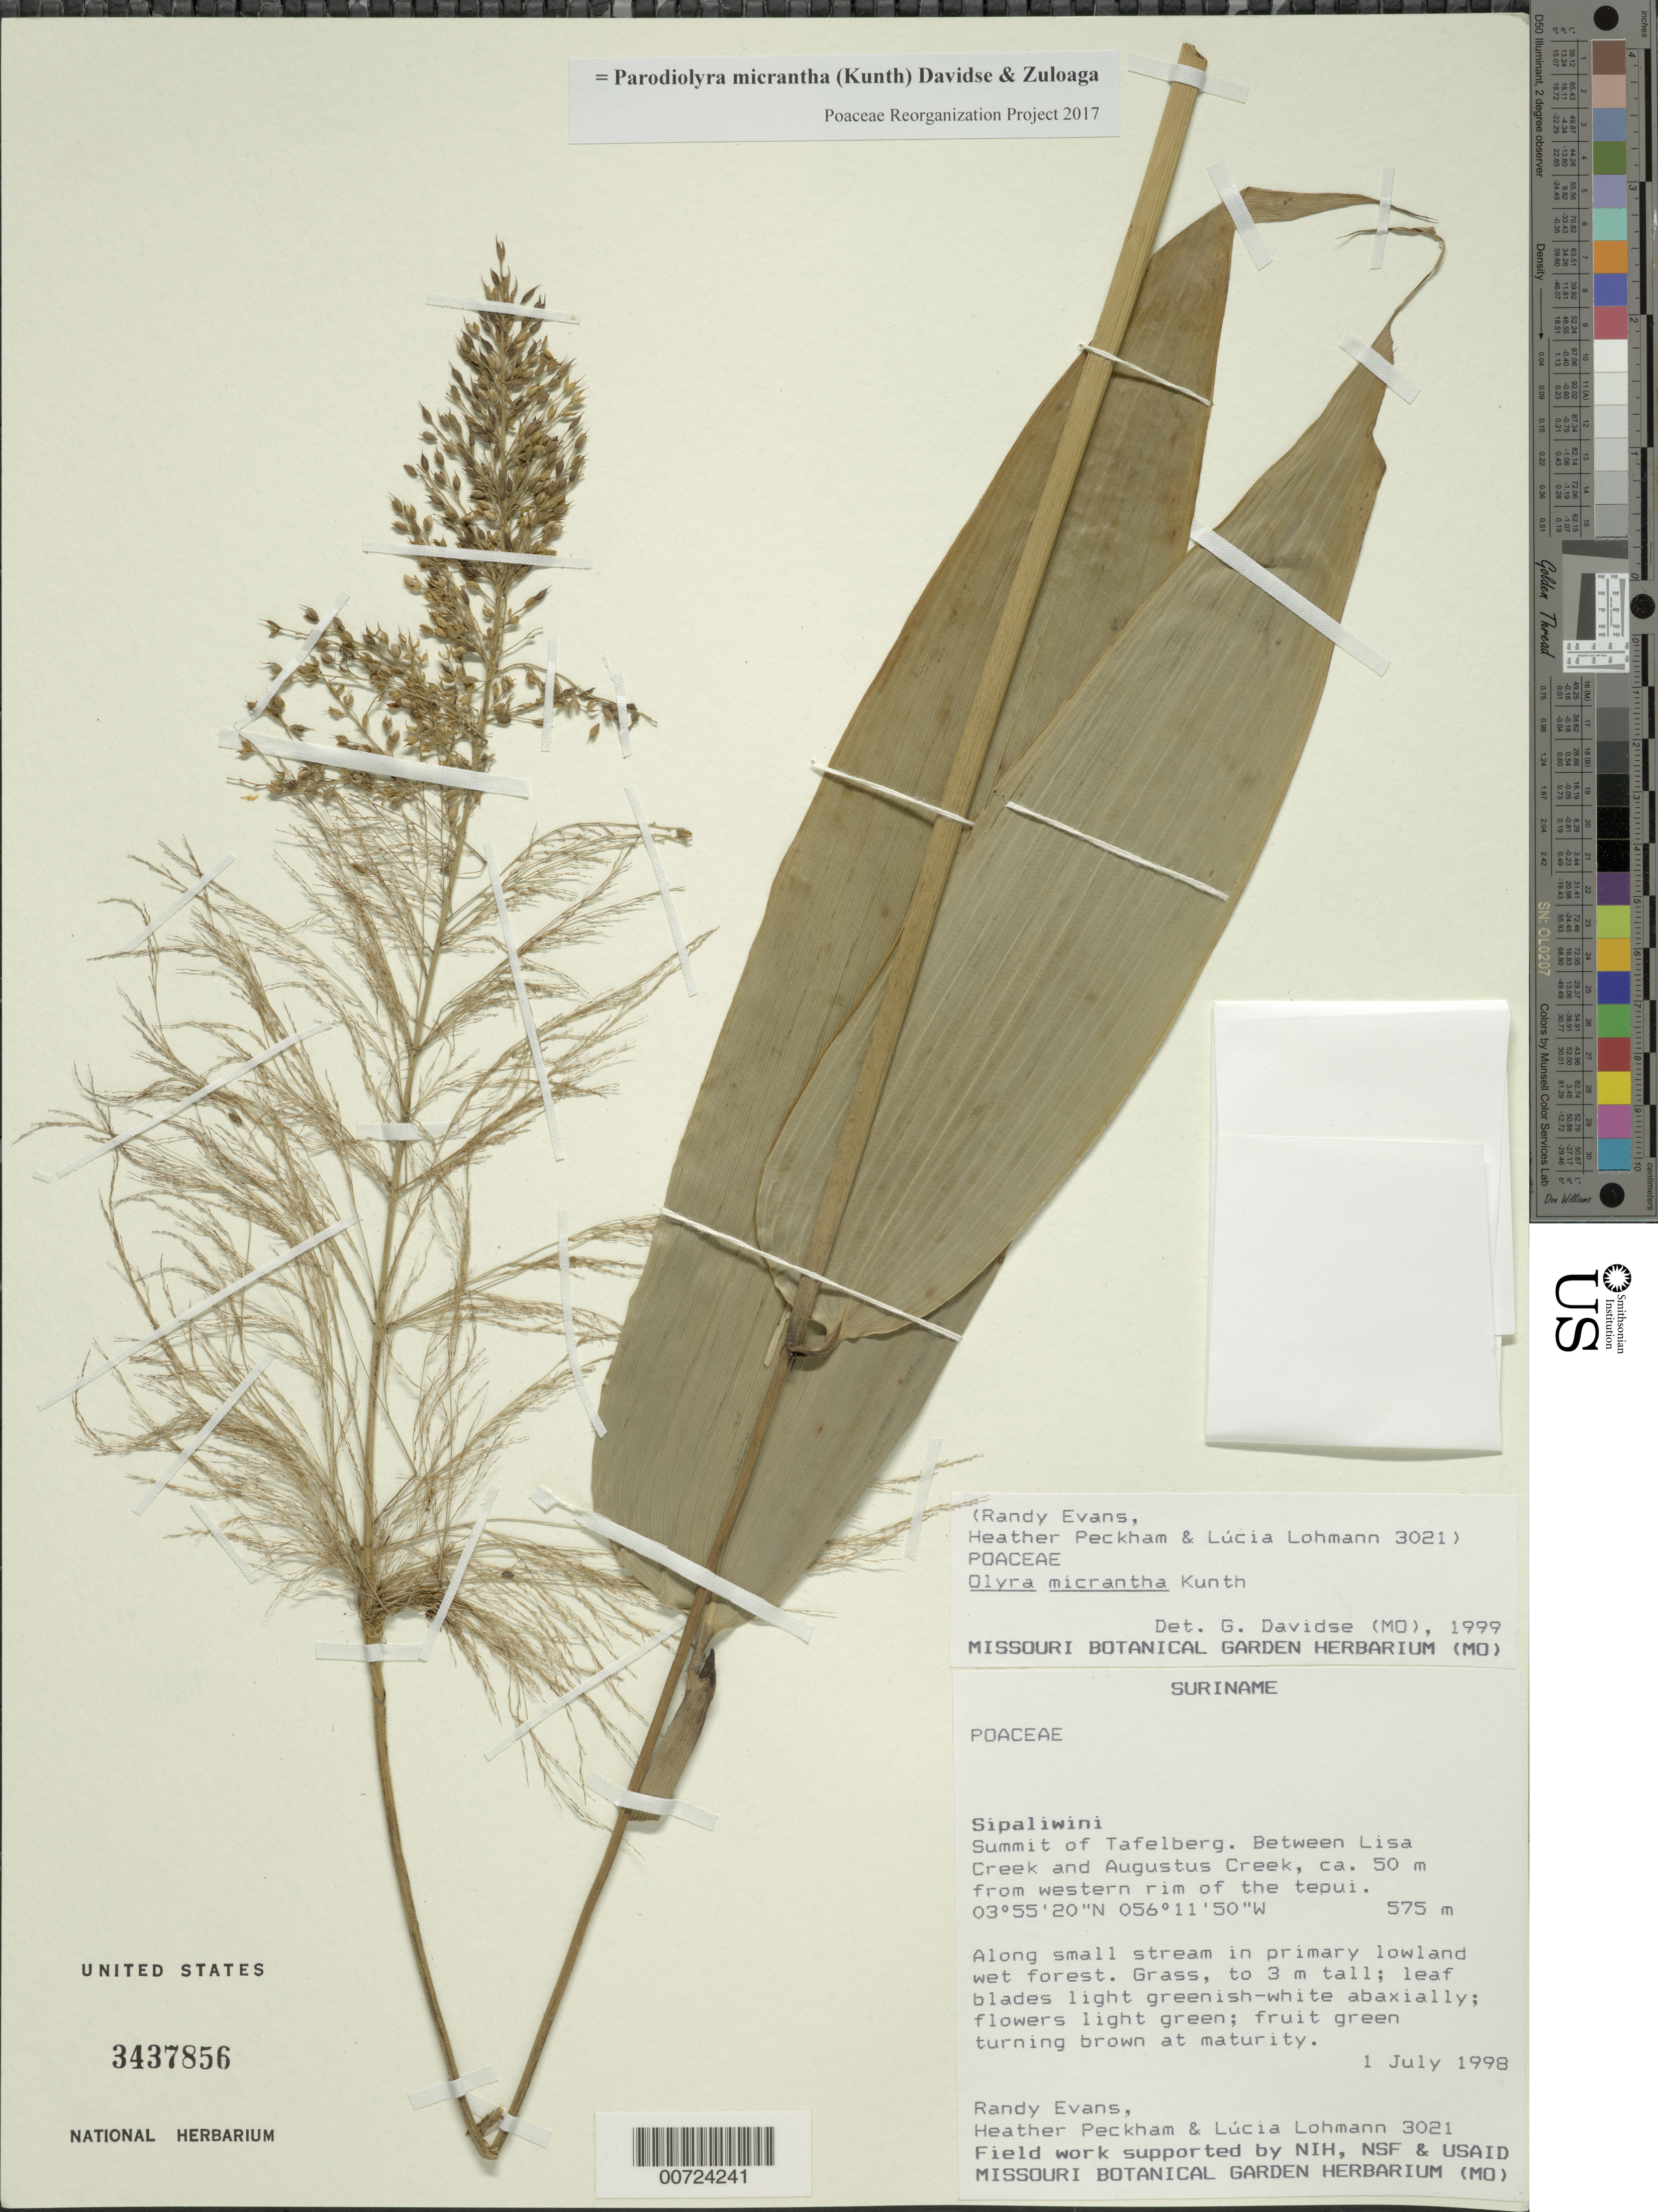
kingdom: Plantae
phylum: Tracheophyta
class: Liliopsida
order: Poales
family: Poaceae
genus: Parodiolyra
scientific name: Parodiolyra micrantha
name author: (Kunth) Davidse & Zuloaga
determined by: Poaceae Reorganization Project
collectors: R. Evans, H. Peckham & L. Lohmann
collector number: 3021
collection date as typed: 1-Jul-98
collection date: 1998-07-01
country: Suriname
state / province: Sipaliwini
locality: Tafelberg (Table Mountain), summit, betw. Lisa Creek and Augustus Creek, 50 m from W rim of tepuí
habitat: Small stream in primary lowland wet forest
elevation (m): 575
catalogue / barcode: US 3437856